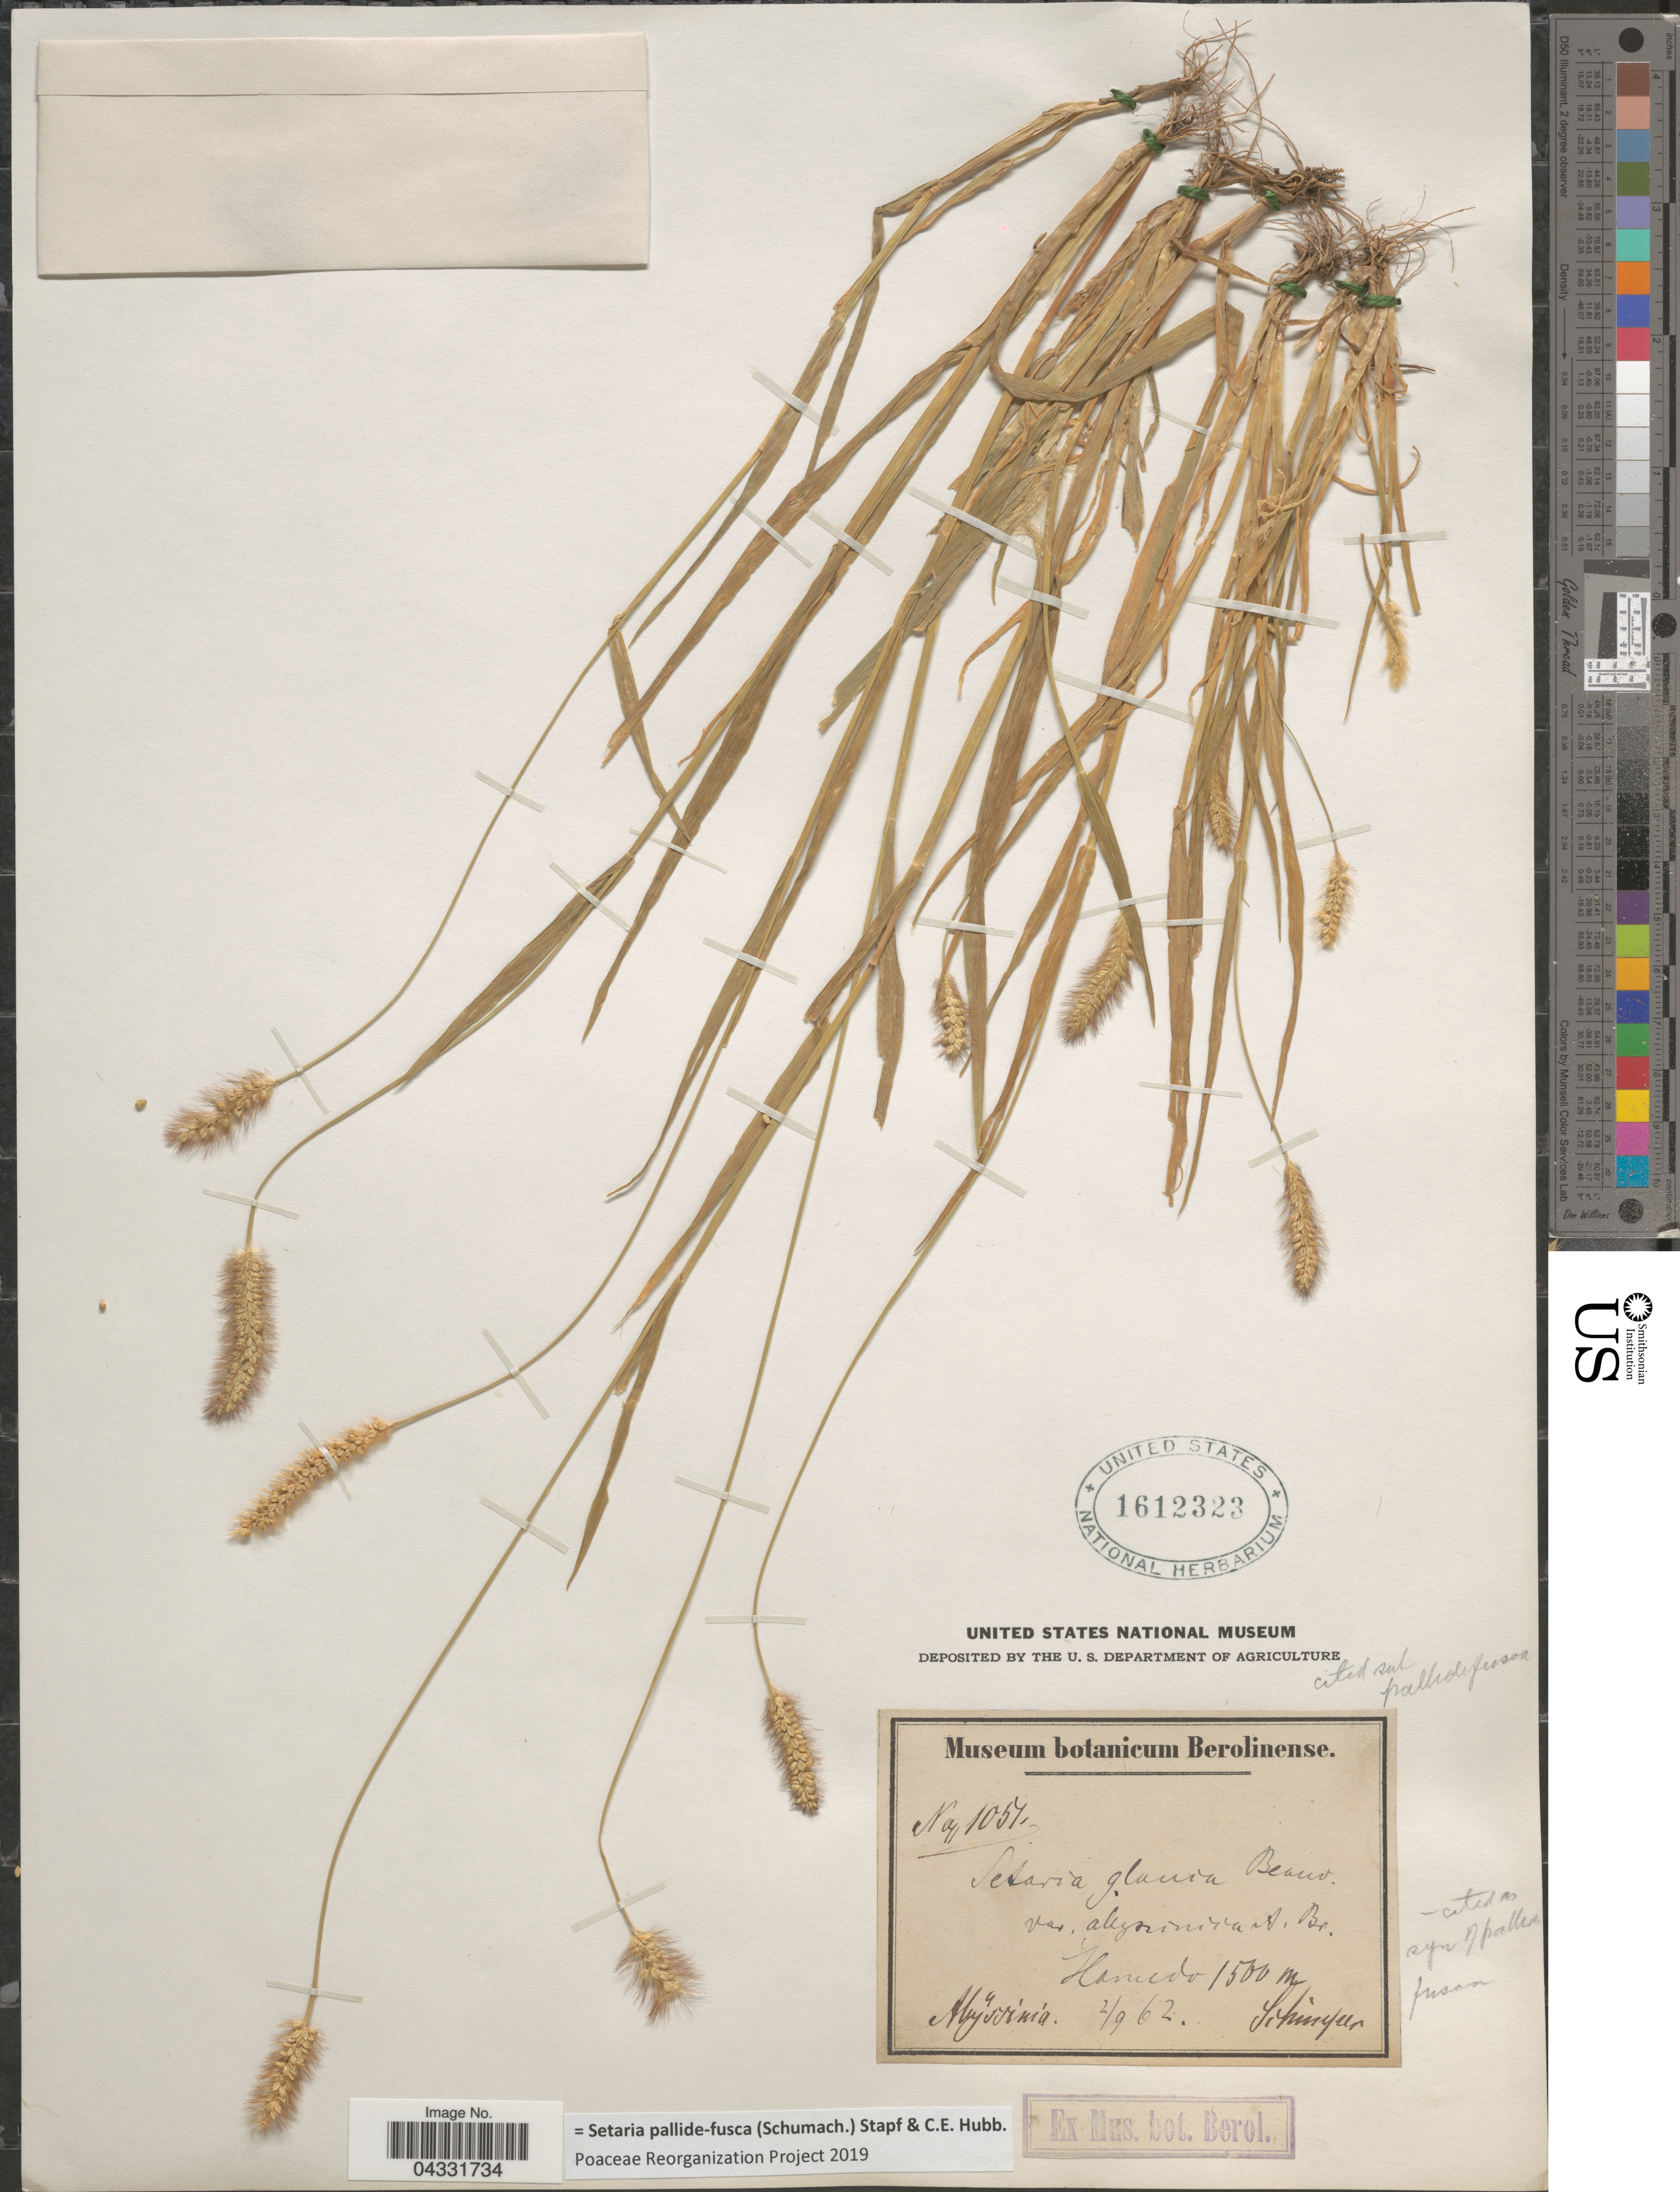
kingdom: Plantae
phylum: Tracheophyta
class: Liliopsida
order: Poales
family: Poaceae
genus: Setaria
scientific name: Setaria pallide-fusca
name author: (Schumach.) Stapf & C.E. Hubb.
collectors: -. Schimper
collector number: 1051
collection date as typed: Transcribed d/m/y: 2/9/62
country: Ethiopia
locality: Hamedo. Abyssinia.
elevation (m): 1500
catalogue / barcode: US 1612323